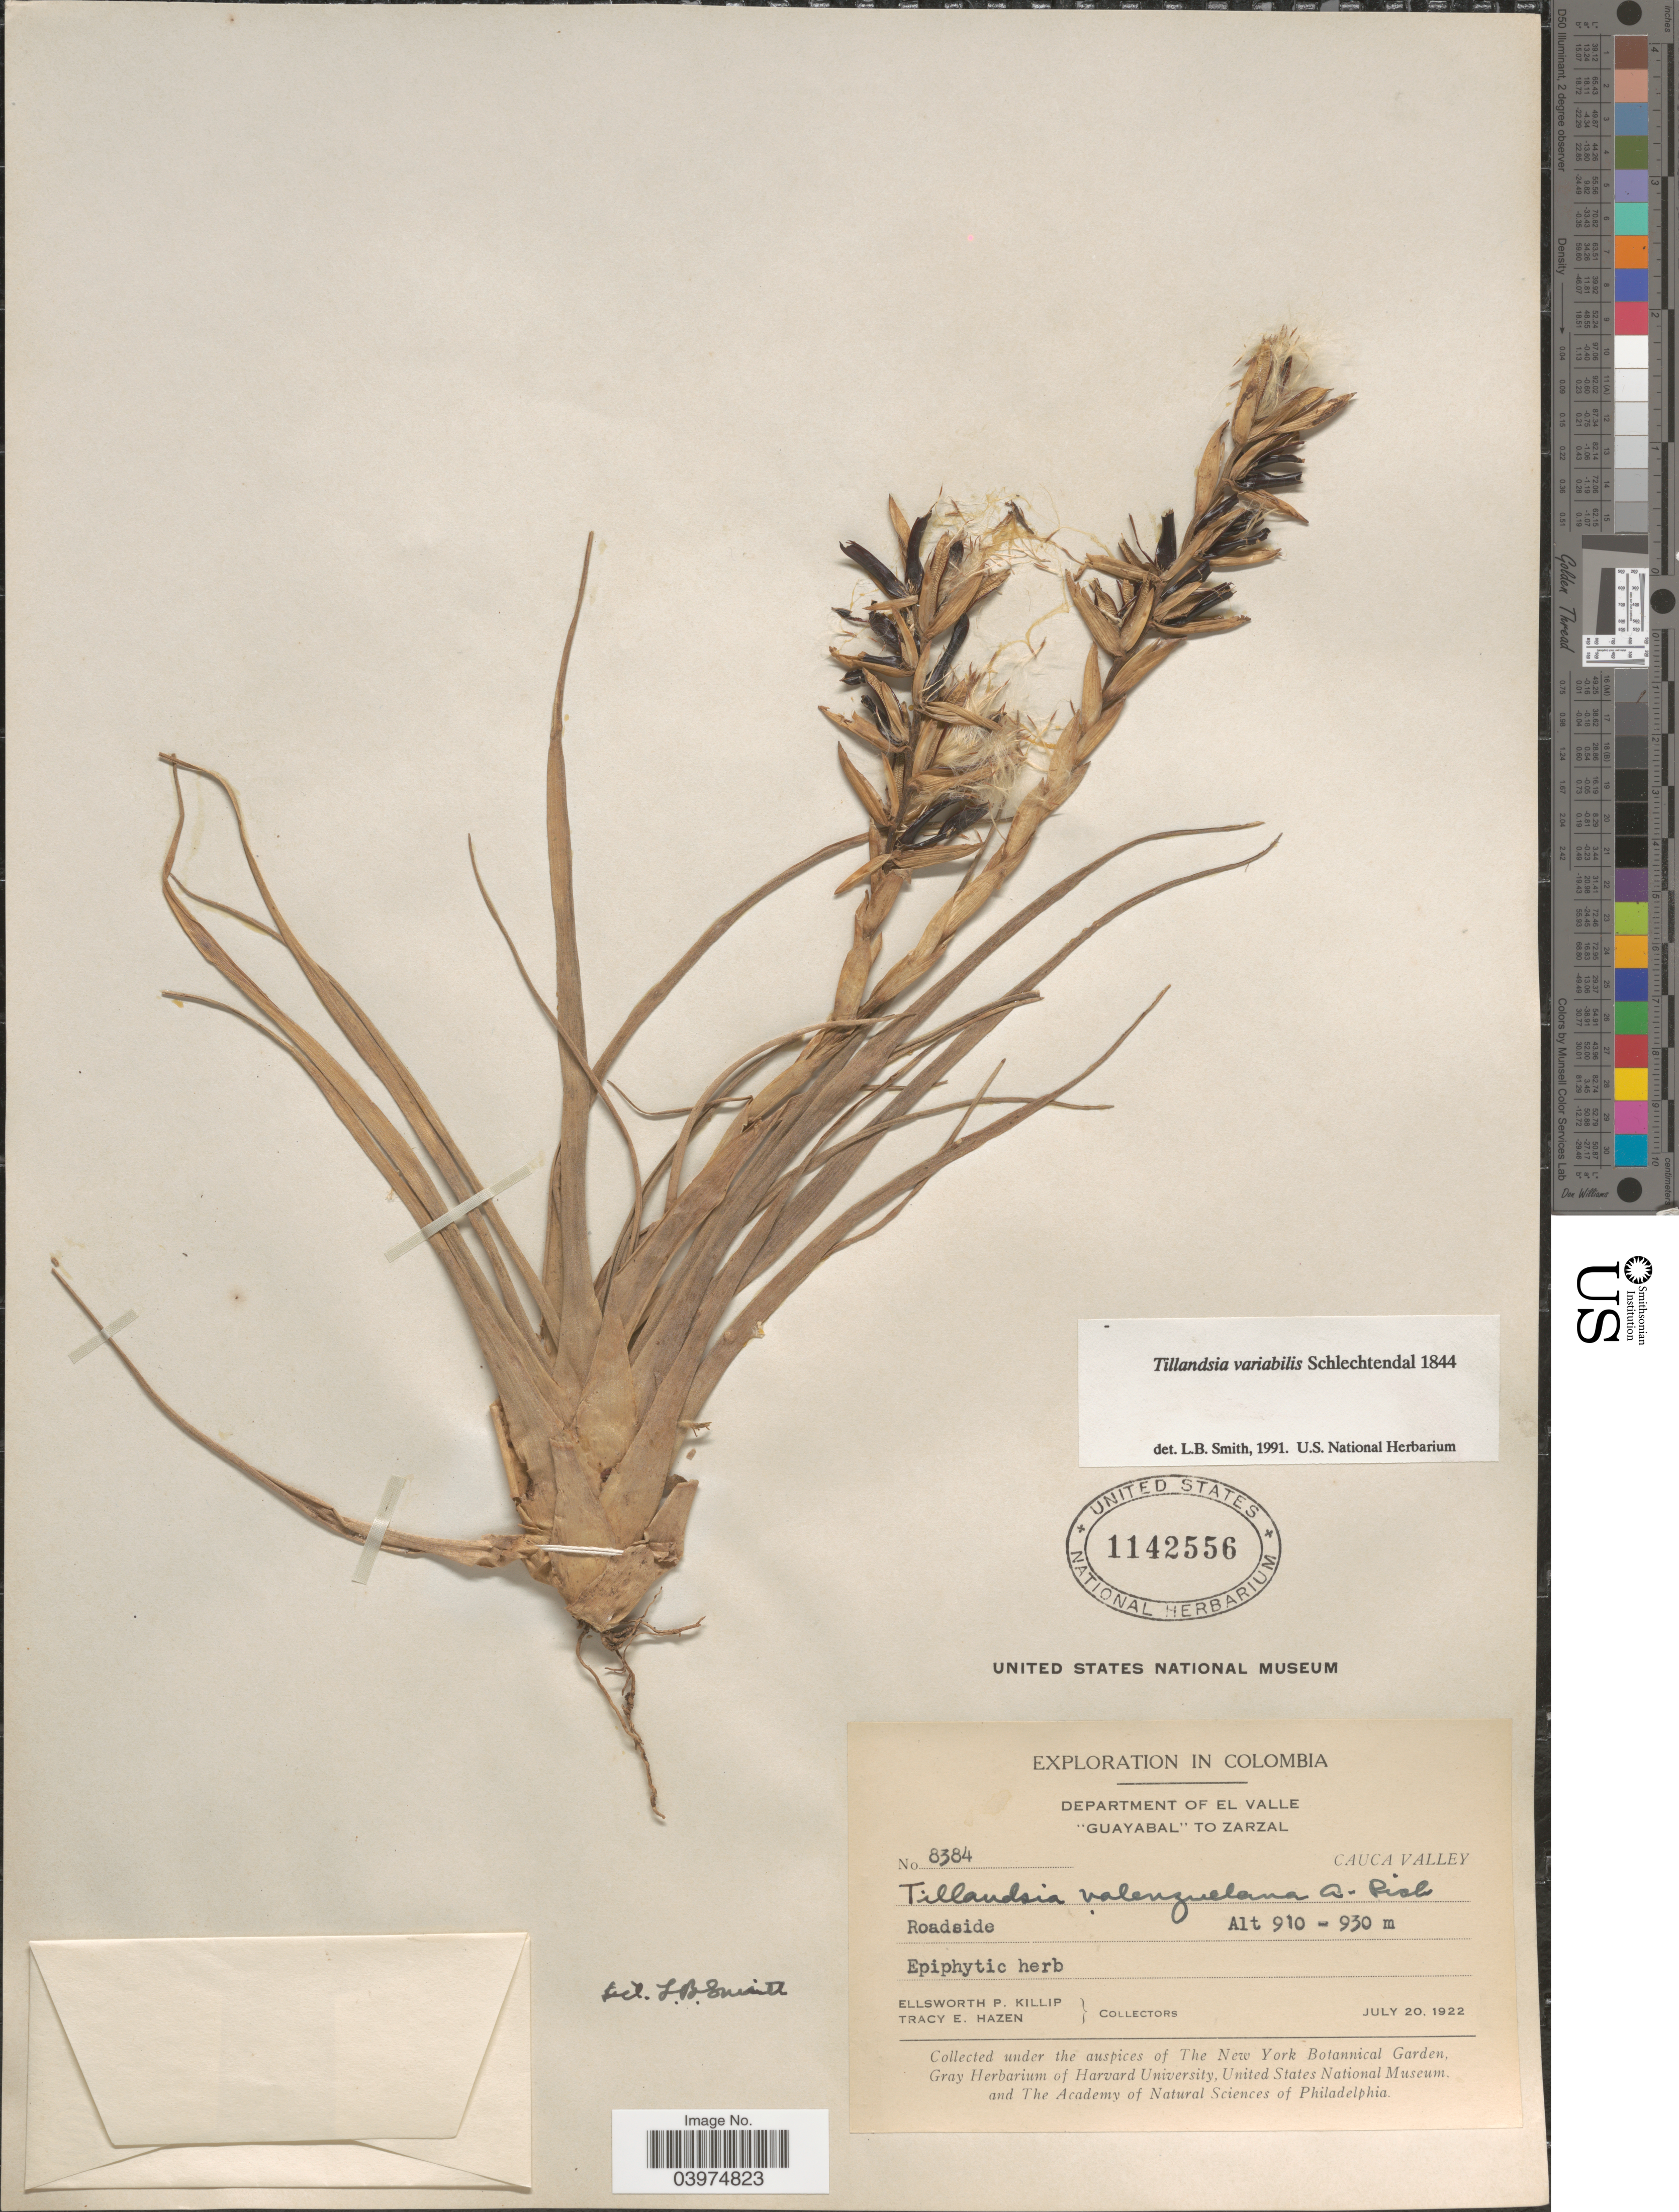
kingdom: Plantae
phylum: Tracheophyta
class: Liliopsida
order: Poales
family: Bromeliaceae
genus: Tillandsia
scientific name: Tillandsia variabilis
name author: Schltdl.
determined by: Smith, Lyman B., (US), NMNH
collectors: E. P. Killip & T. E. Hazen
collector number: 8384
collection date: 1922-07-20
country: Colombia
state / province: Valle del Cauca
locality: Exploration in Colombia. Department of El Valle. "Guayabal" to Zarzal. Cauca Valley.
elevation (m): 910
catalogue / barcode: US 1142556